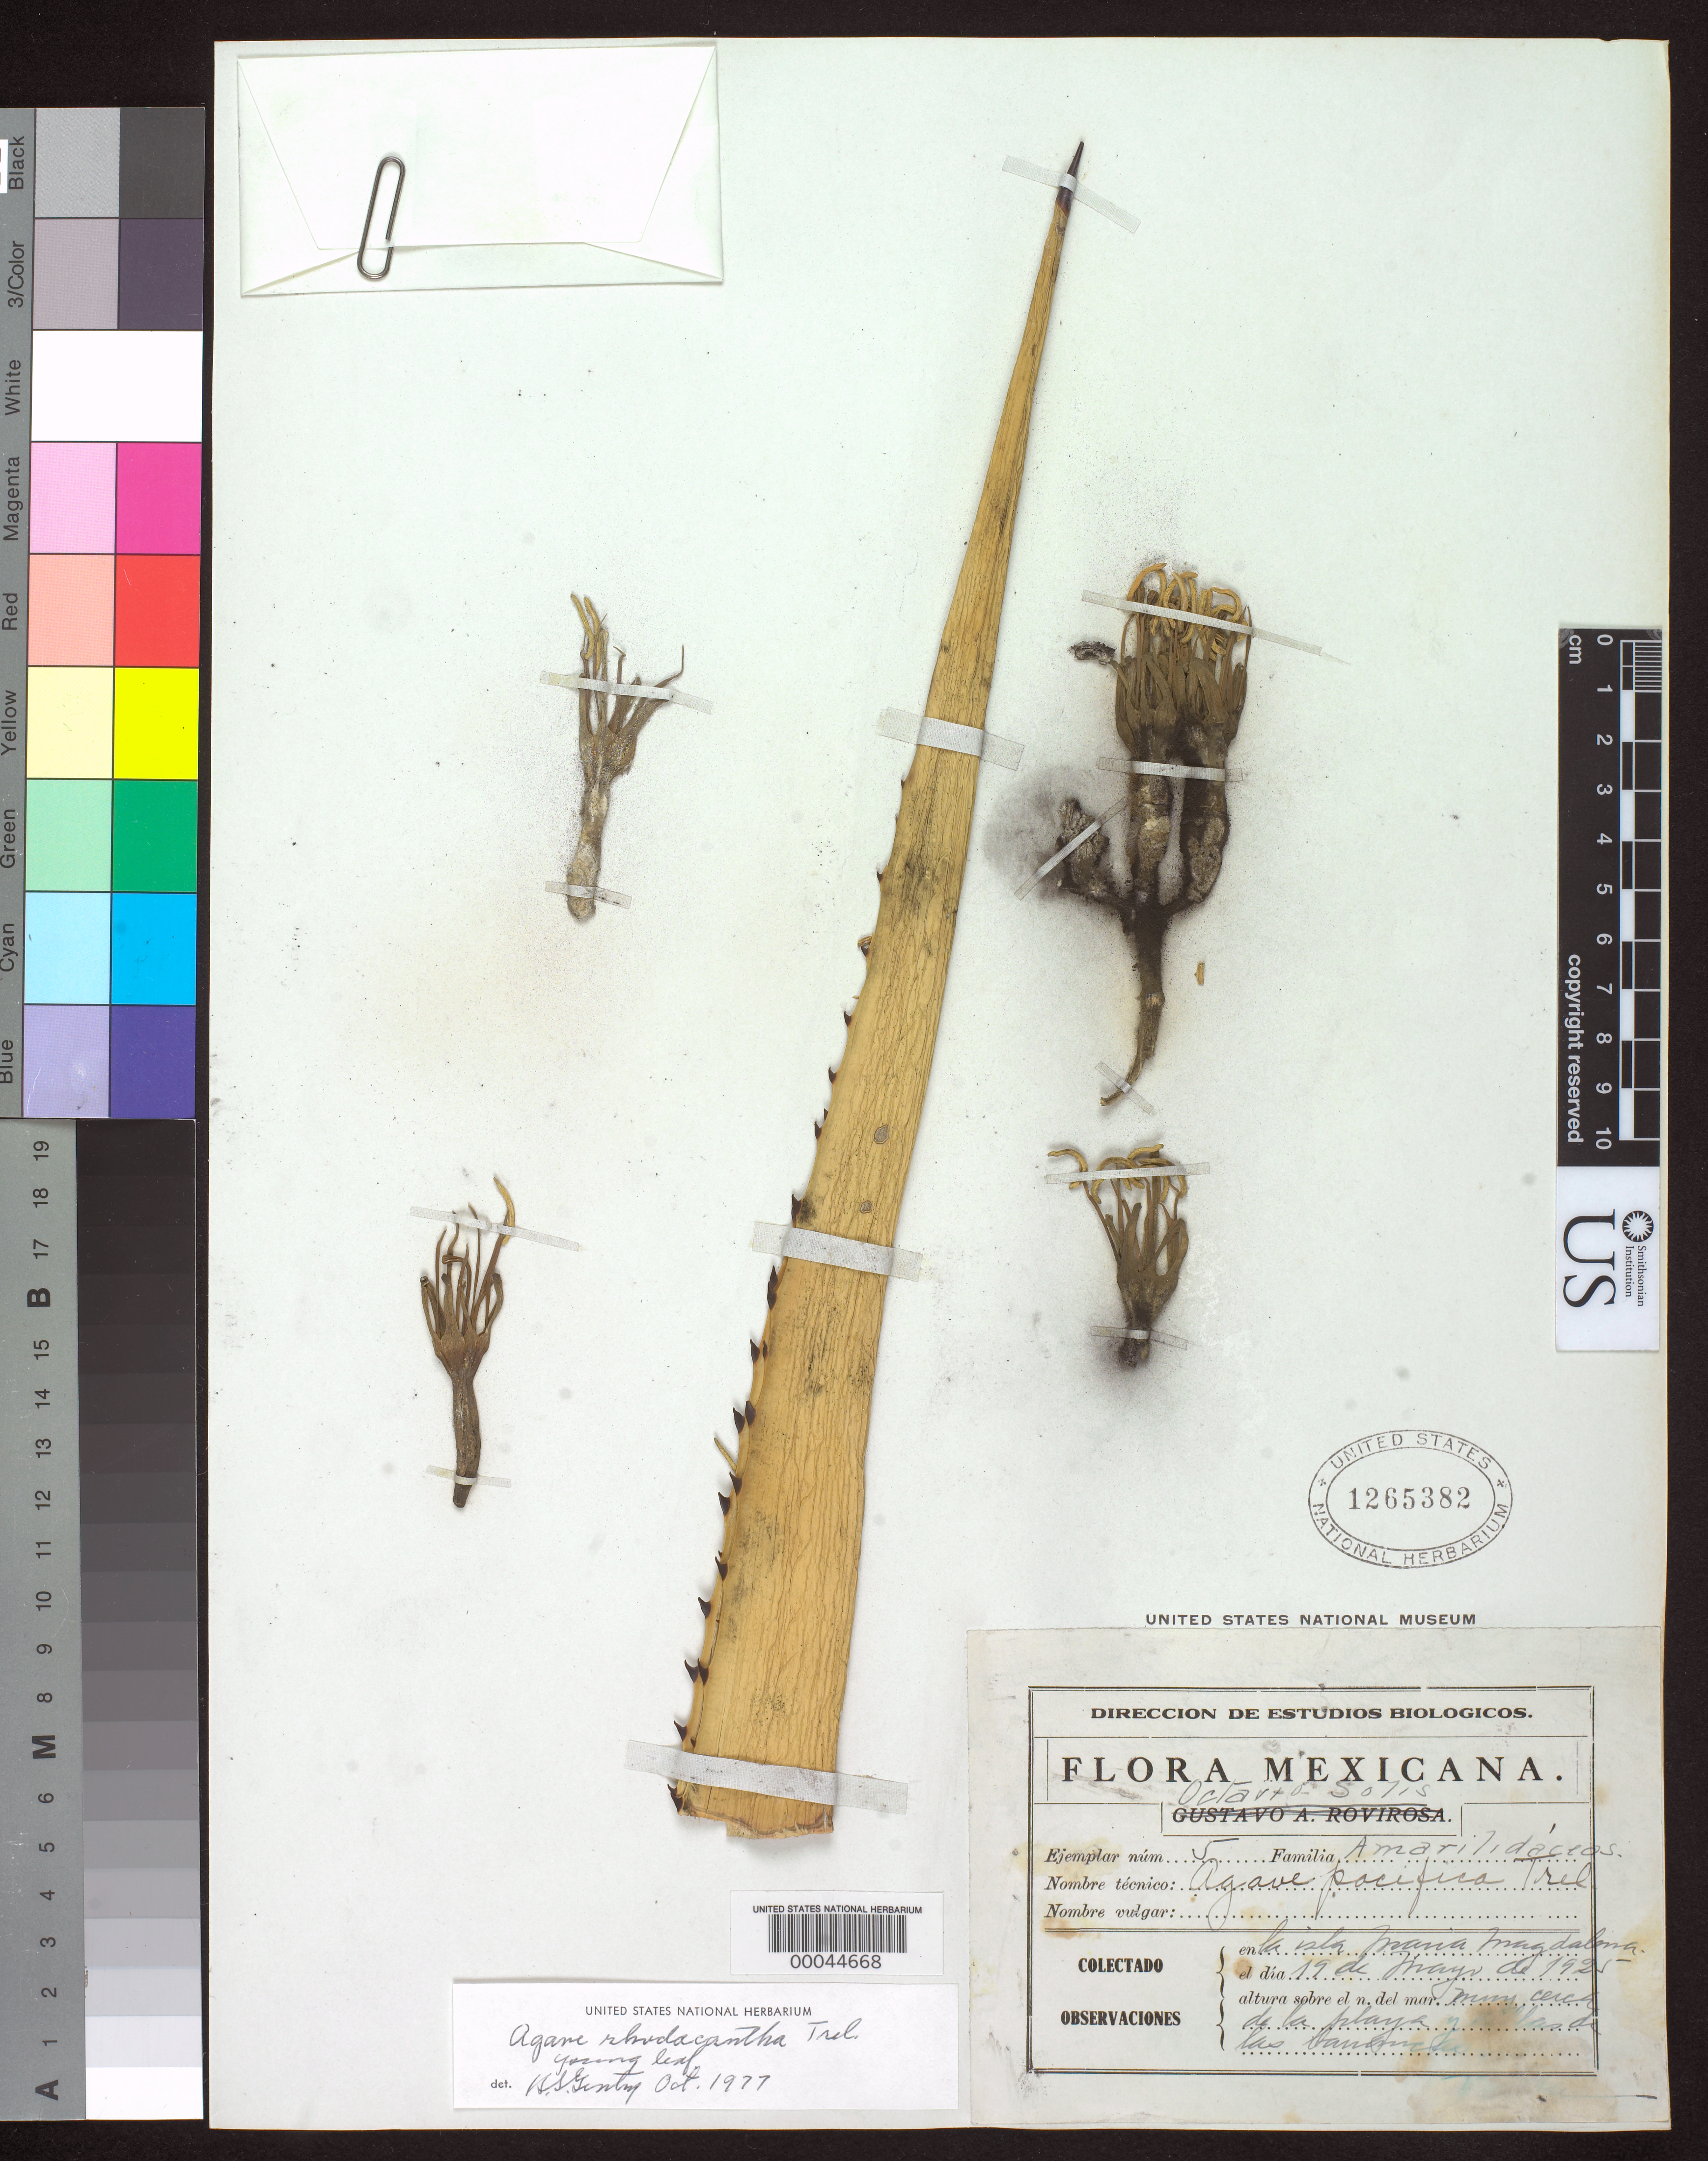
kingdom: Plantae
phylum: Tracheophyta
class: Liliopsida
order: Asparagales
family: Asparagaceae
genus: Agave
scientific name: Agave rhodacantha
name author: Trel.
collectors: O. Solis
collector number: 5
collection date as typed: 19 May 1925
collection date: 1925-05-19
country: Mexico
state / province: Nayarit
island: Maria Magdalena Island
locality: Revillagigedo is (?); tres maria group; maria Magdalena i [Tres Marias Is.]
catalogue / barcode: US 1265382